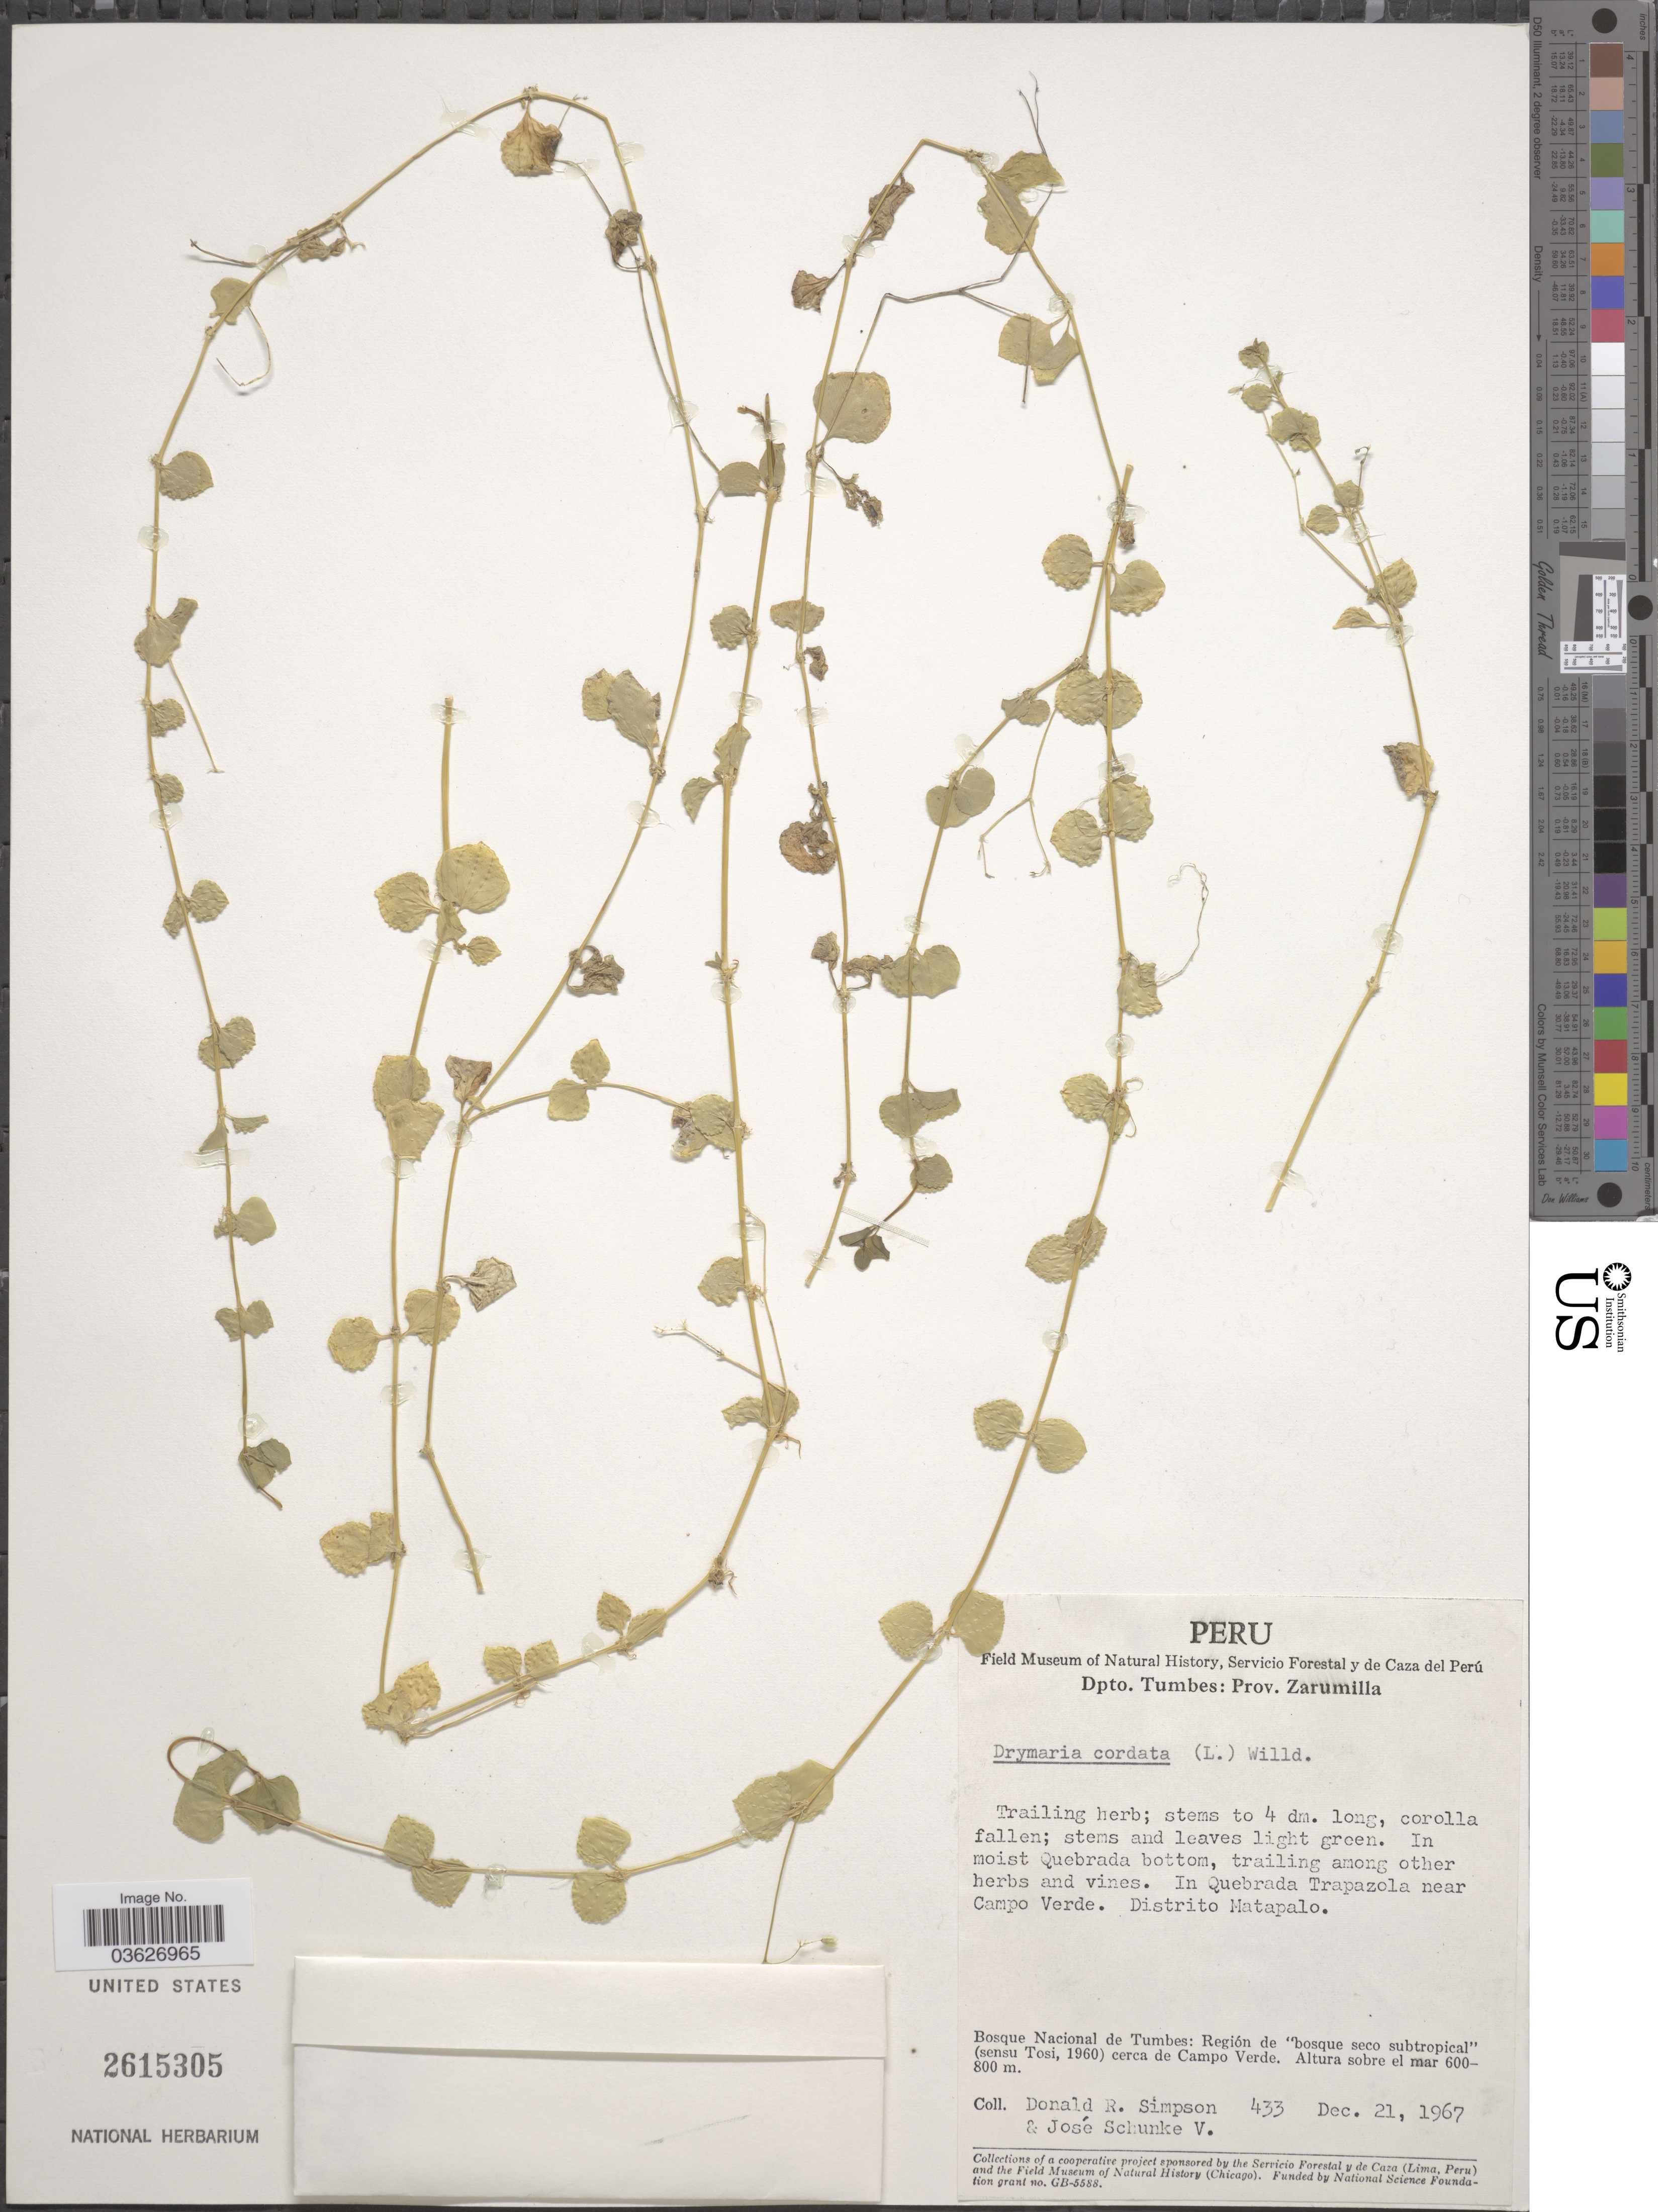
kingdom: Plantae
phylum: Tracheophyta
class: Magnoliopsida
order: Caryophyllales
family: Caryophyllaceae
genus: Drymaria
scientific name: Drymaria cordata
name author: (L.) Willd. ex Schult.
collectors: D. R. Simpson & J. Schunke Vigo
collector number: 433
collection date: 1967-12-21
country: Peru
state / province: Tumbes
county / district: Zarumilla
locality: Dpto. Tumbes: Prov. Zarumilla. In Quebrada Trapazola near Campo Verde. Distrito Matapalo. Bosque Nacional de Tumbes: Región de "bosque seco subtropical" cerca de Campo Verde.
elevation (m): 600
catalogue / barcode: US 2615305